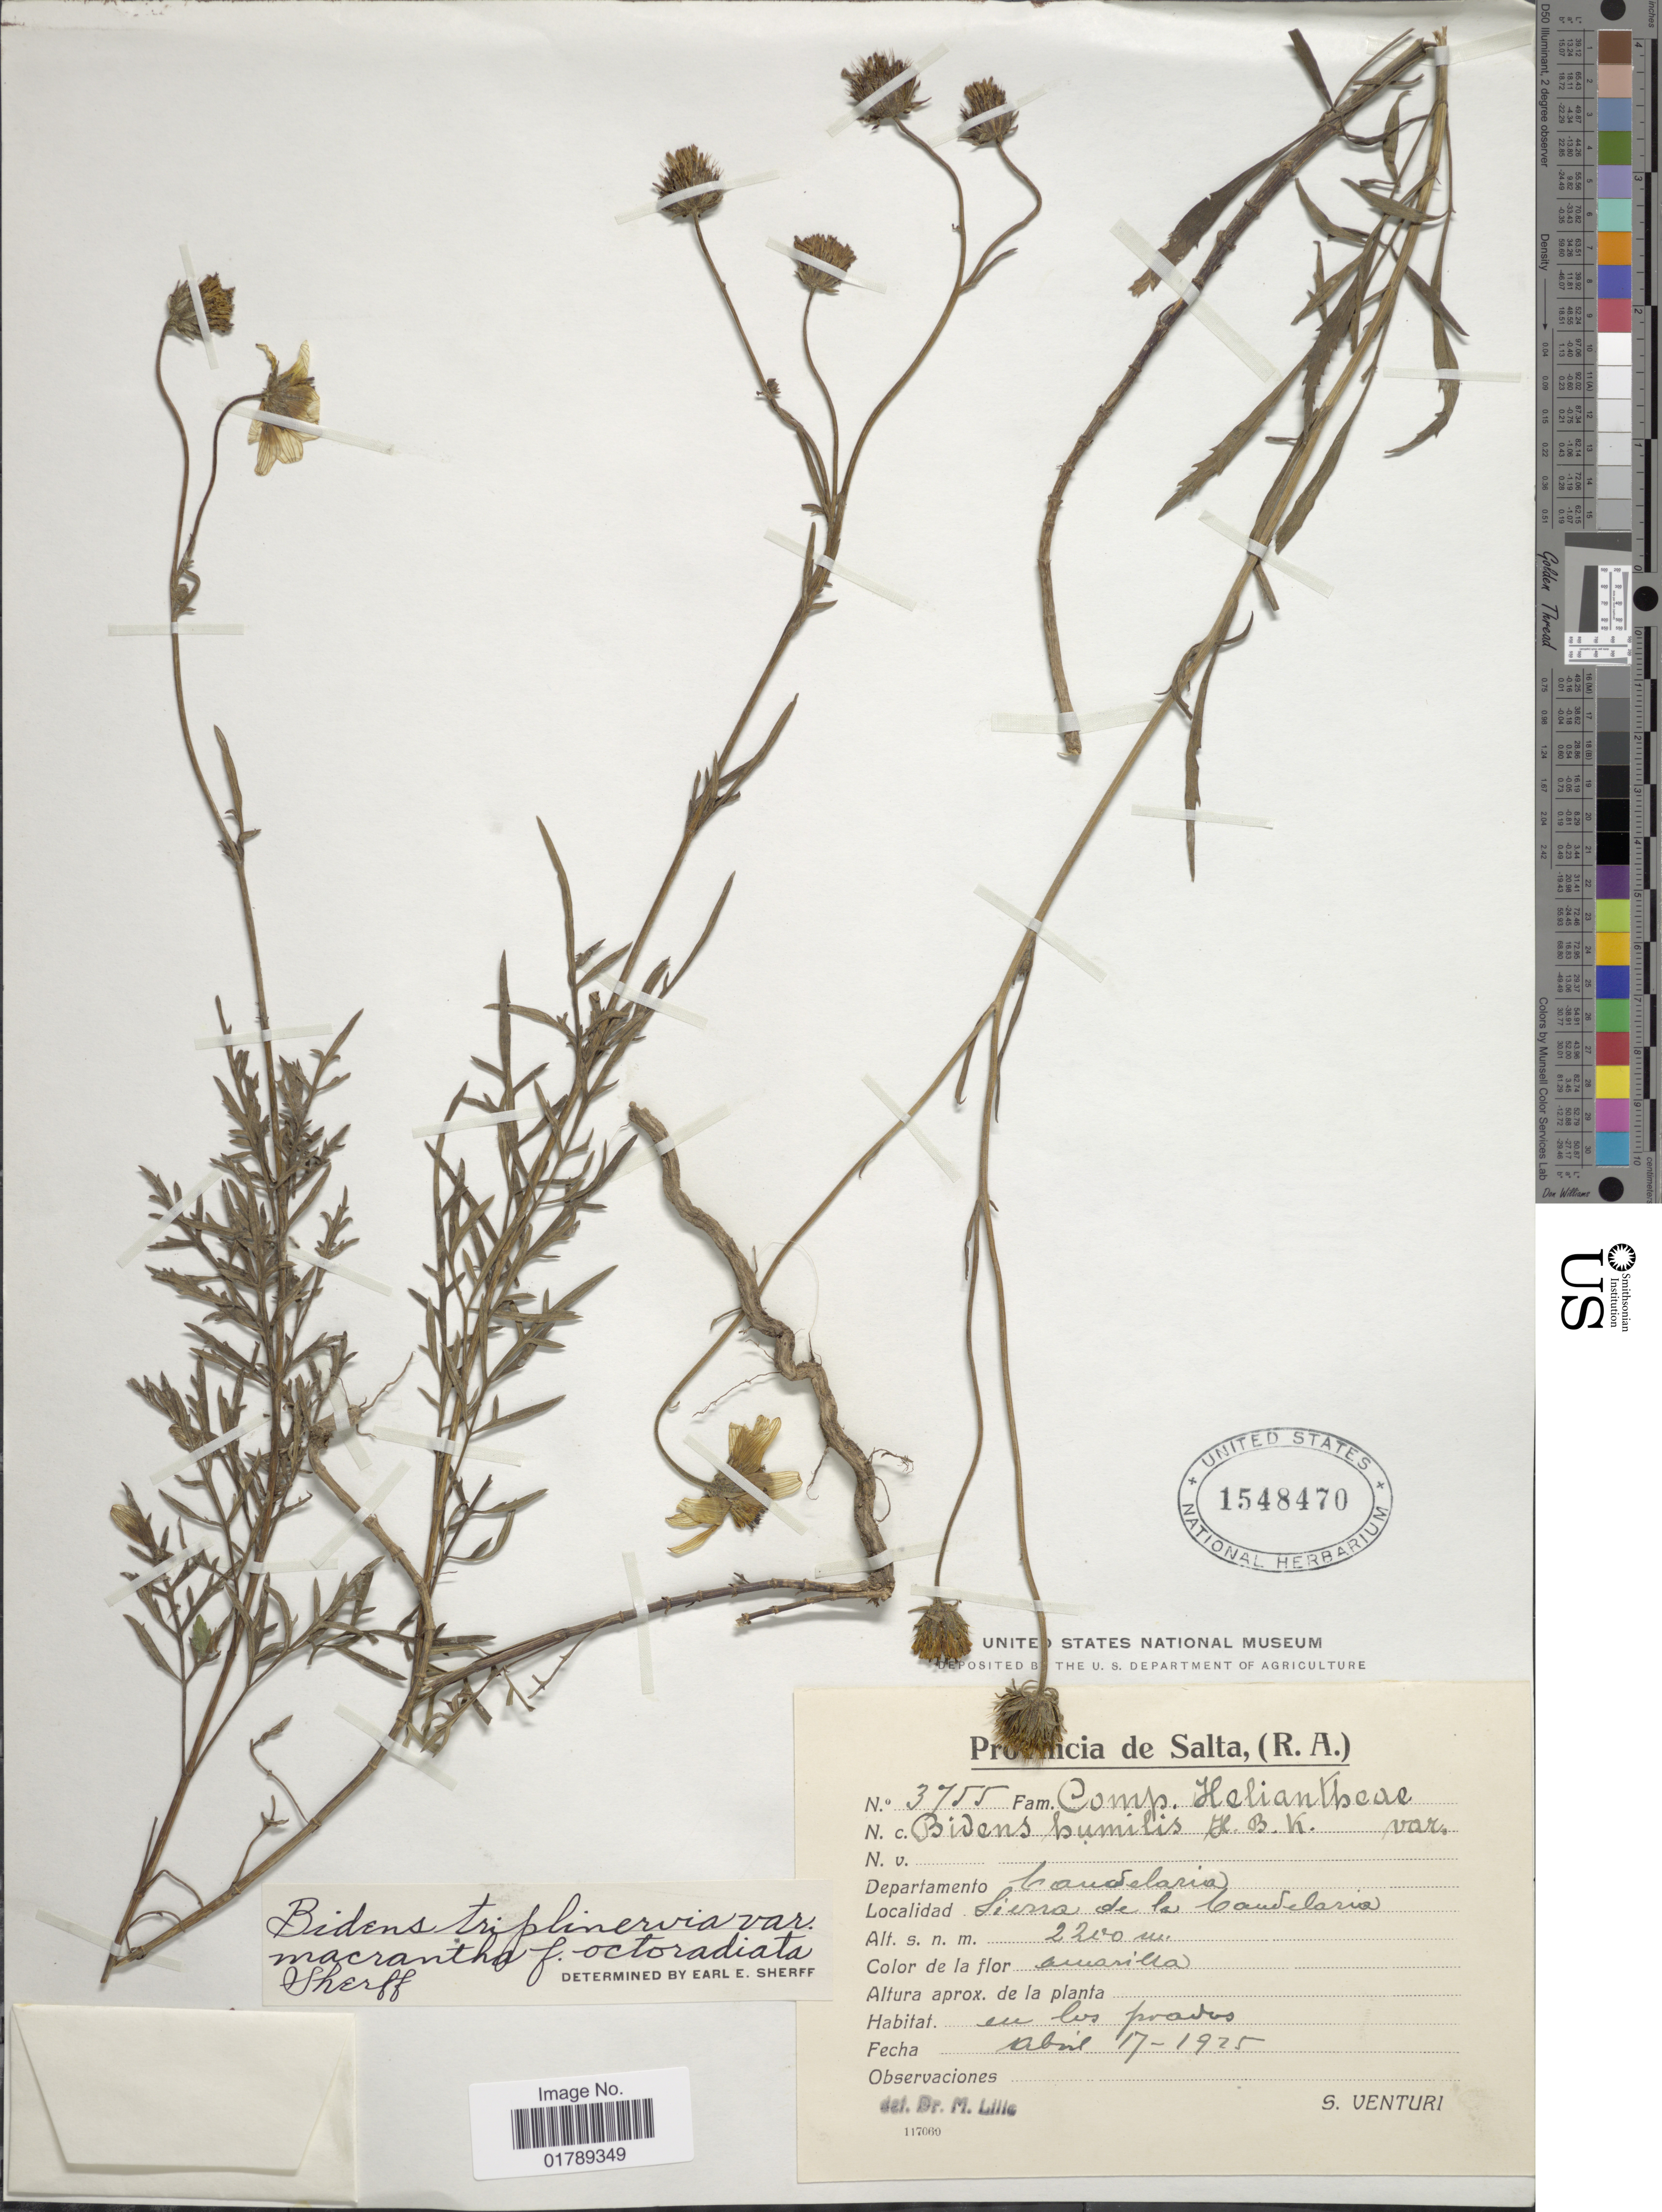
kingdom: Plantae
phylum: Tracheophyta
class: Magnoliopsida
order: Asterales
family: Asteraceae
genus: Bidens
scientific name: Bidens triplinervia var. macrantha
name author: (Wedd.) Sherff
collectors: S. Venturi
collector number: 3755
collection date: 1925-04-17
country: Argentina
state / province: Salta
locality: Departamento Candelaria. Sierra de la Candelaria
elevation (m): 2200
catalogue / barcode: US 1548470